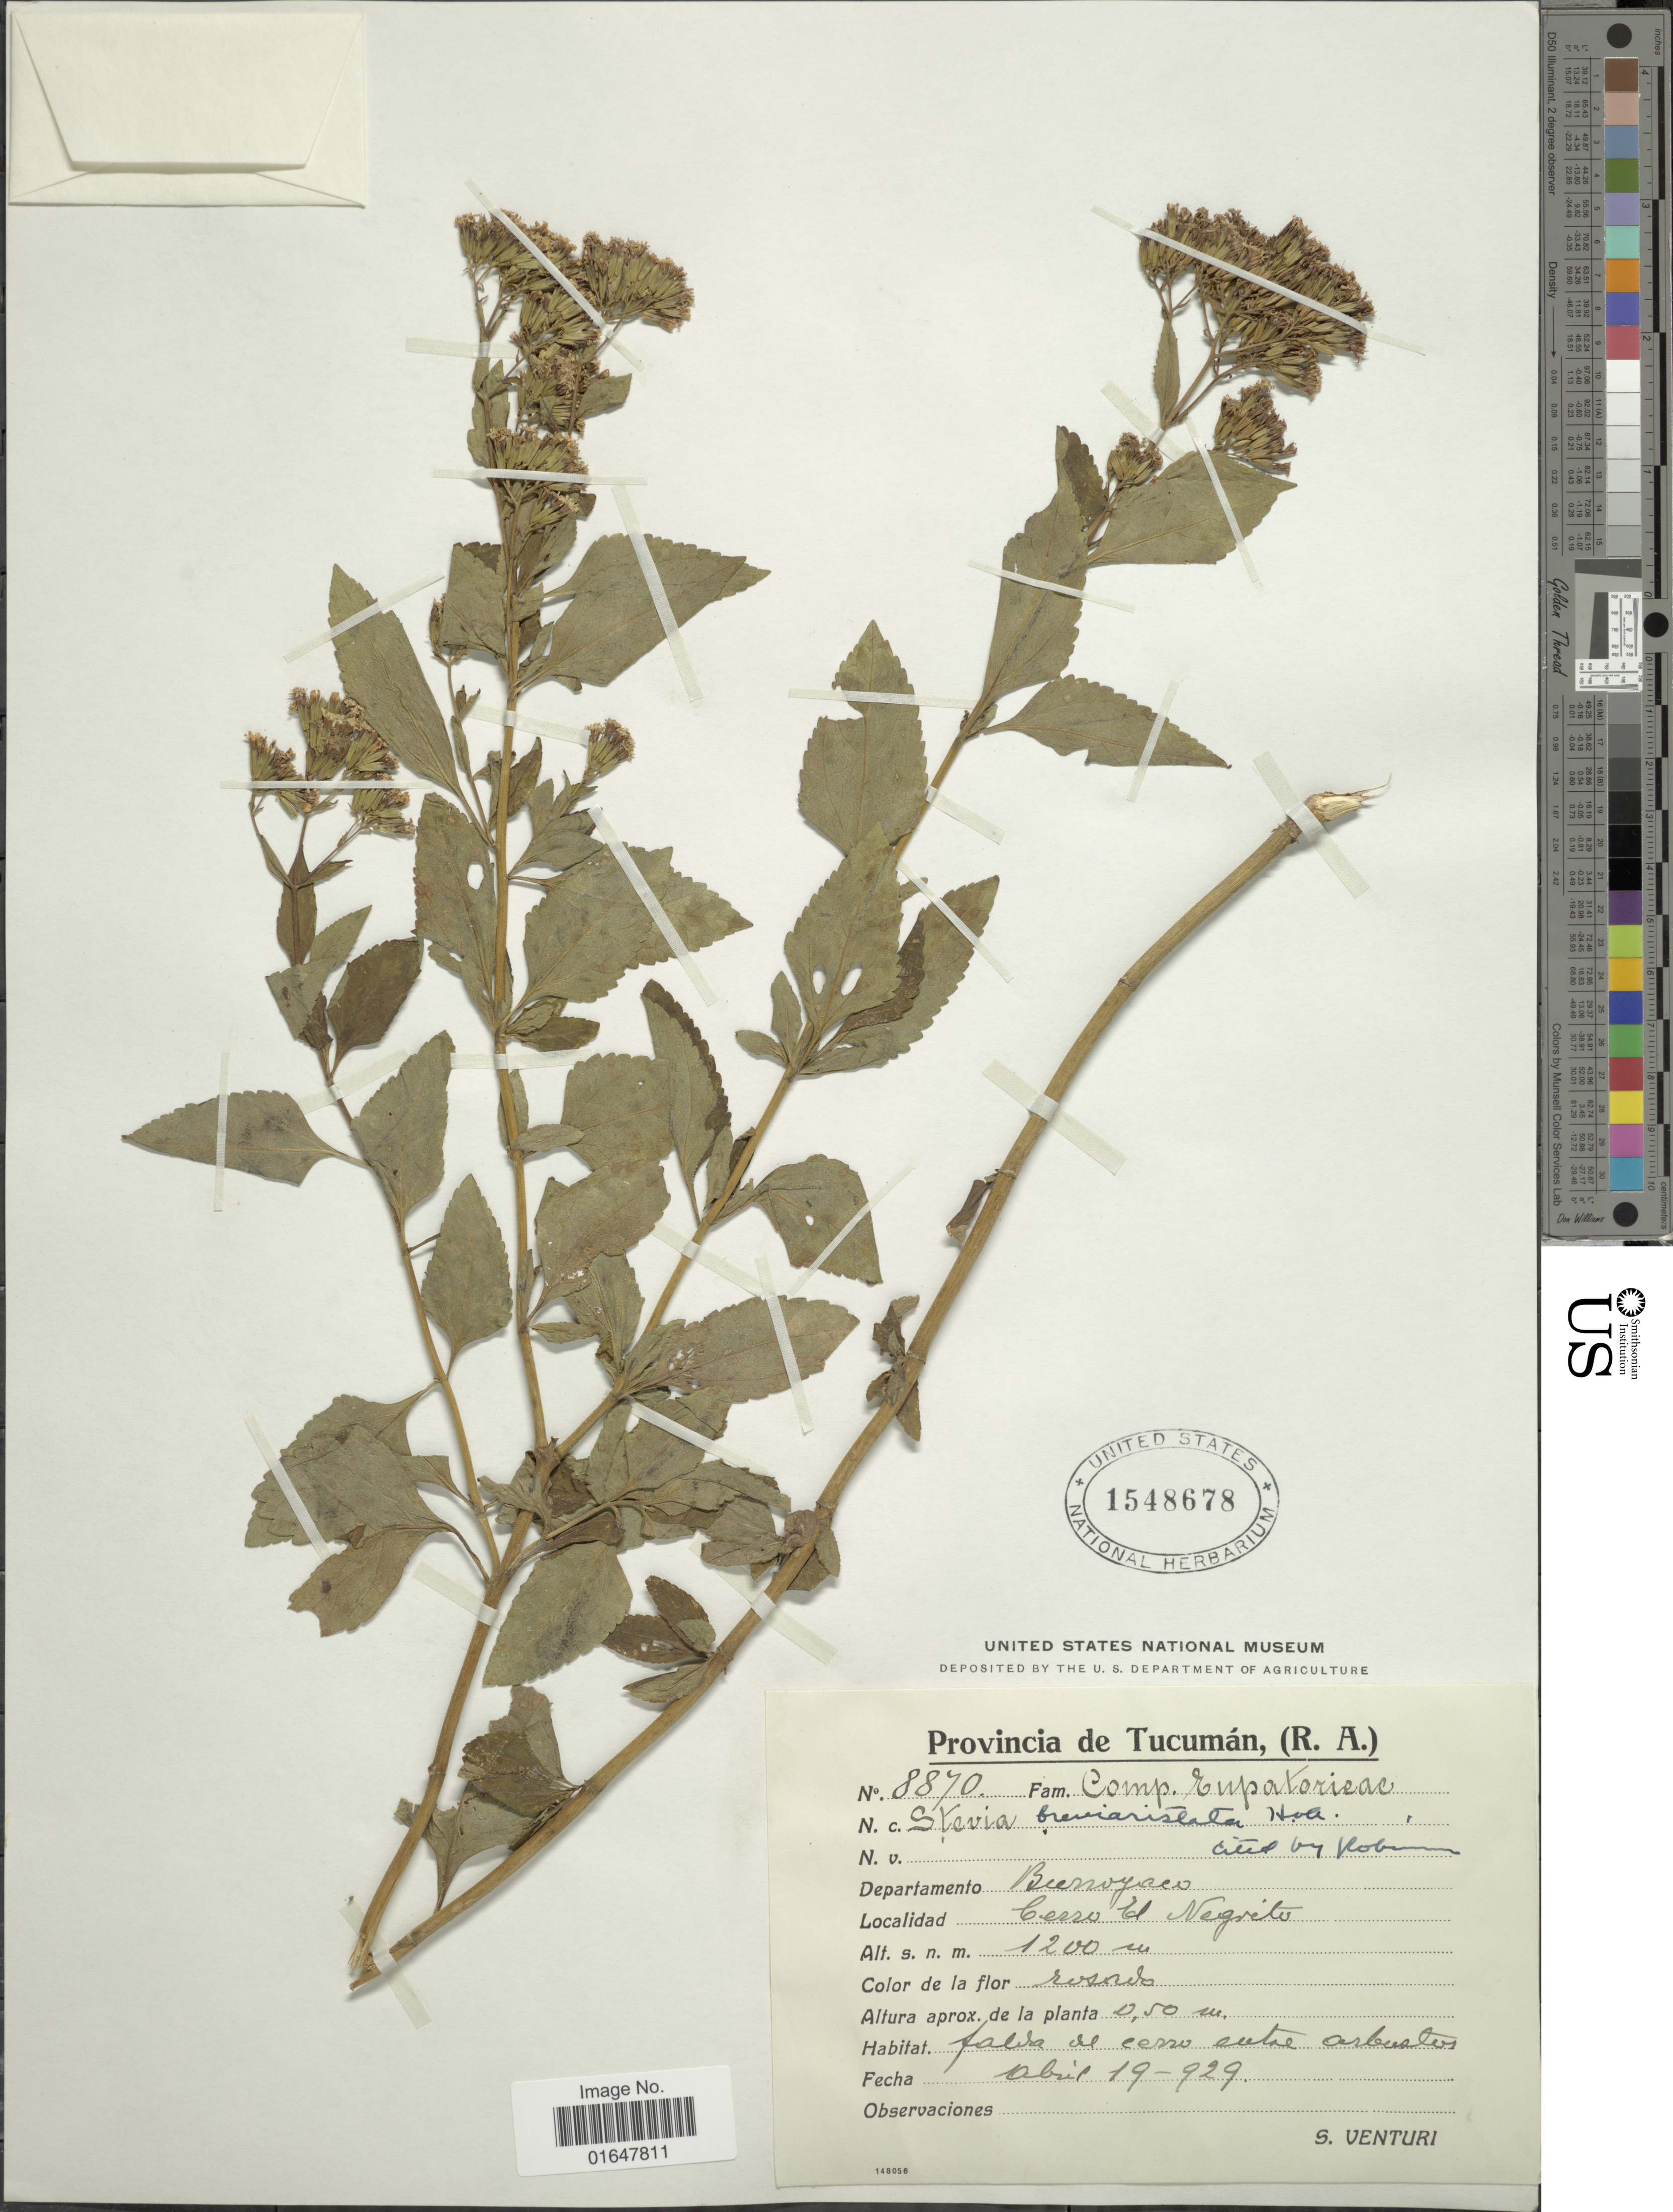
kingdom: Plantae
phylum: Tracheophyta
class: Magnoliopsida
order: Asterales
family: Asteraceae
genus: Stevia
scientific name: Stevia breviaristata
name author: Hook. & Arn.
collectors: S. Venturi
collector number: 8870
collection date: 1929-04-19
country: Argentina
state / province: Tucumán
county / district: Burruyacú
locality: Cerro El Negrito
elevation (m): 1200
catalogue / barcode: US 1548678